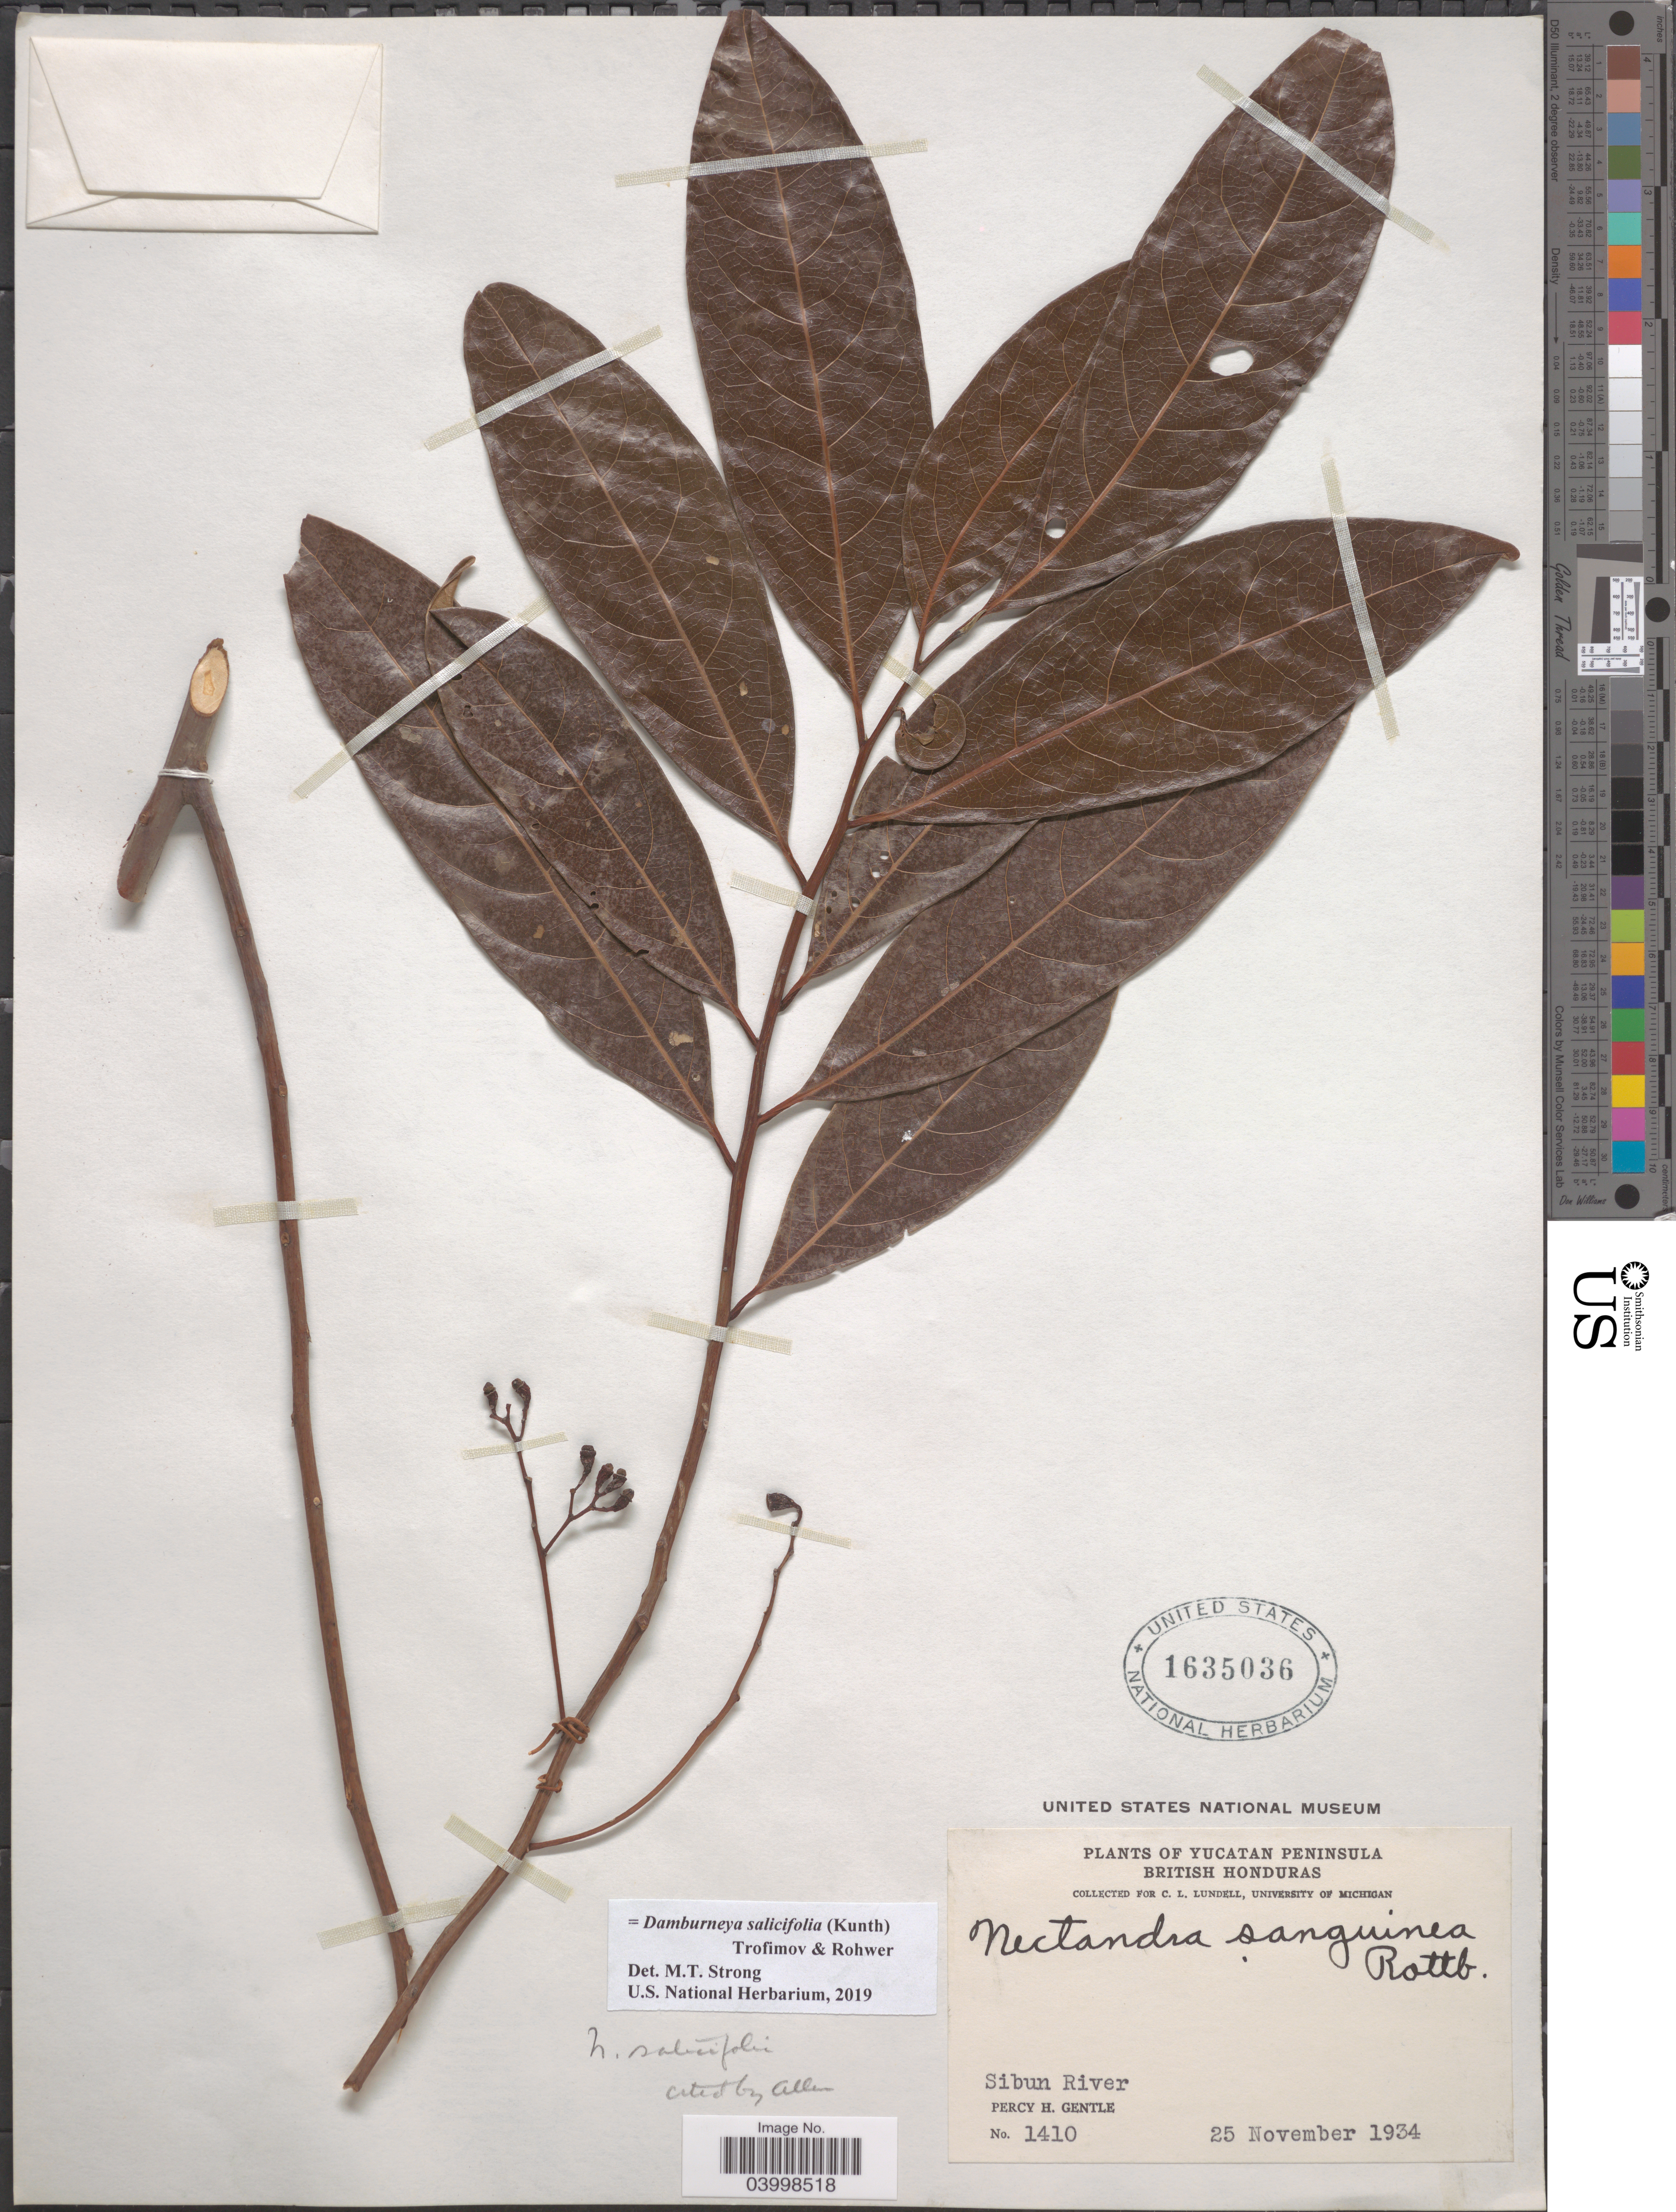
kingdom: Plantae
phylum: Tracheophyta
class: Magnoliopsida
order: Laurales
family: Lauraceae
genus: Damburneya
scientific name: Damburneya salicifolia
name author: (Kunth) Trofimov & Rohwer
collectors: P. H. Gentle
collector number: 1410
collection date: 1934-11-25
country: Belize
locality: Yucatan Peninsula. British Honduras. Sibun River.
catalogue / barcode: US 1635036